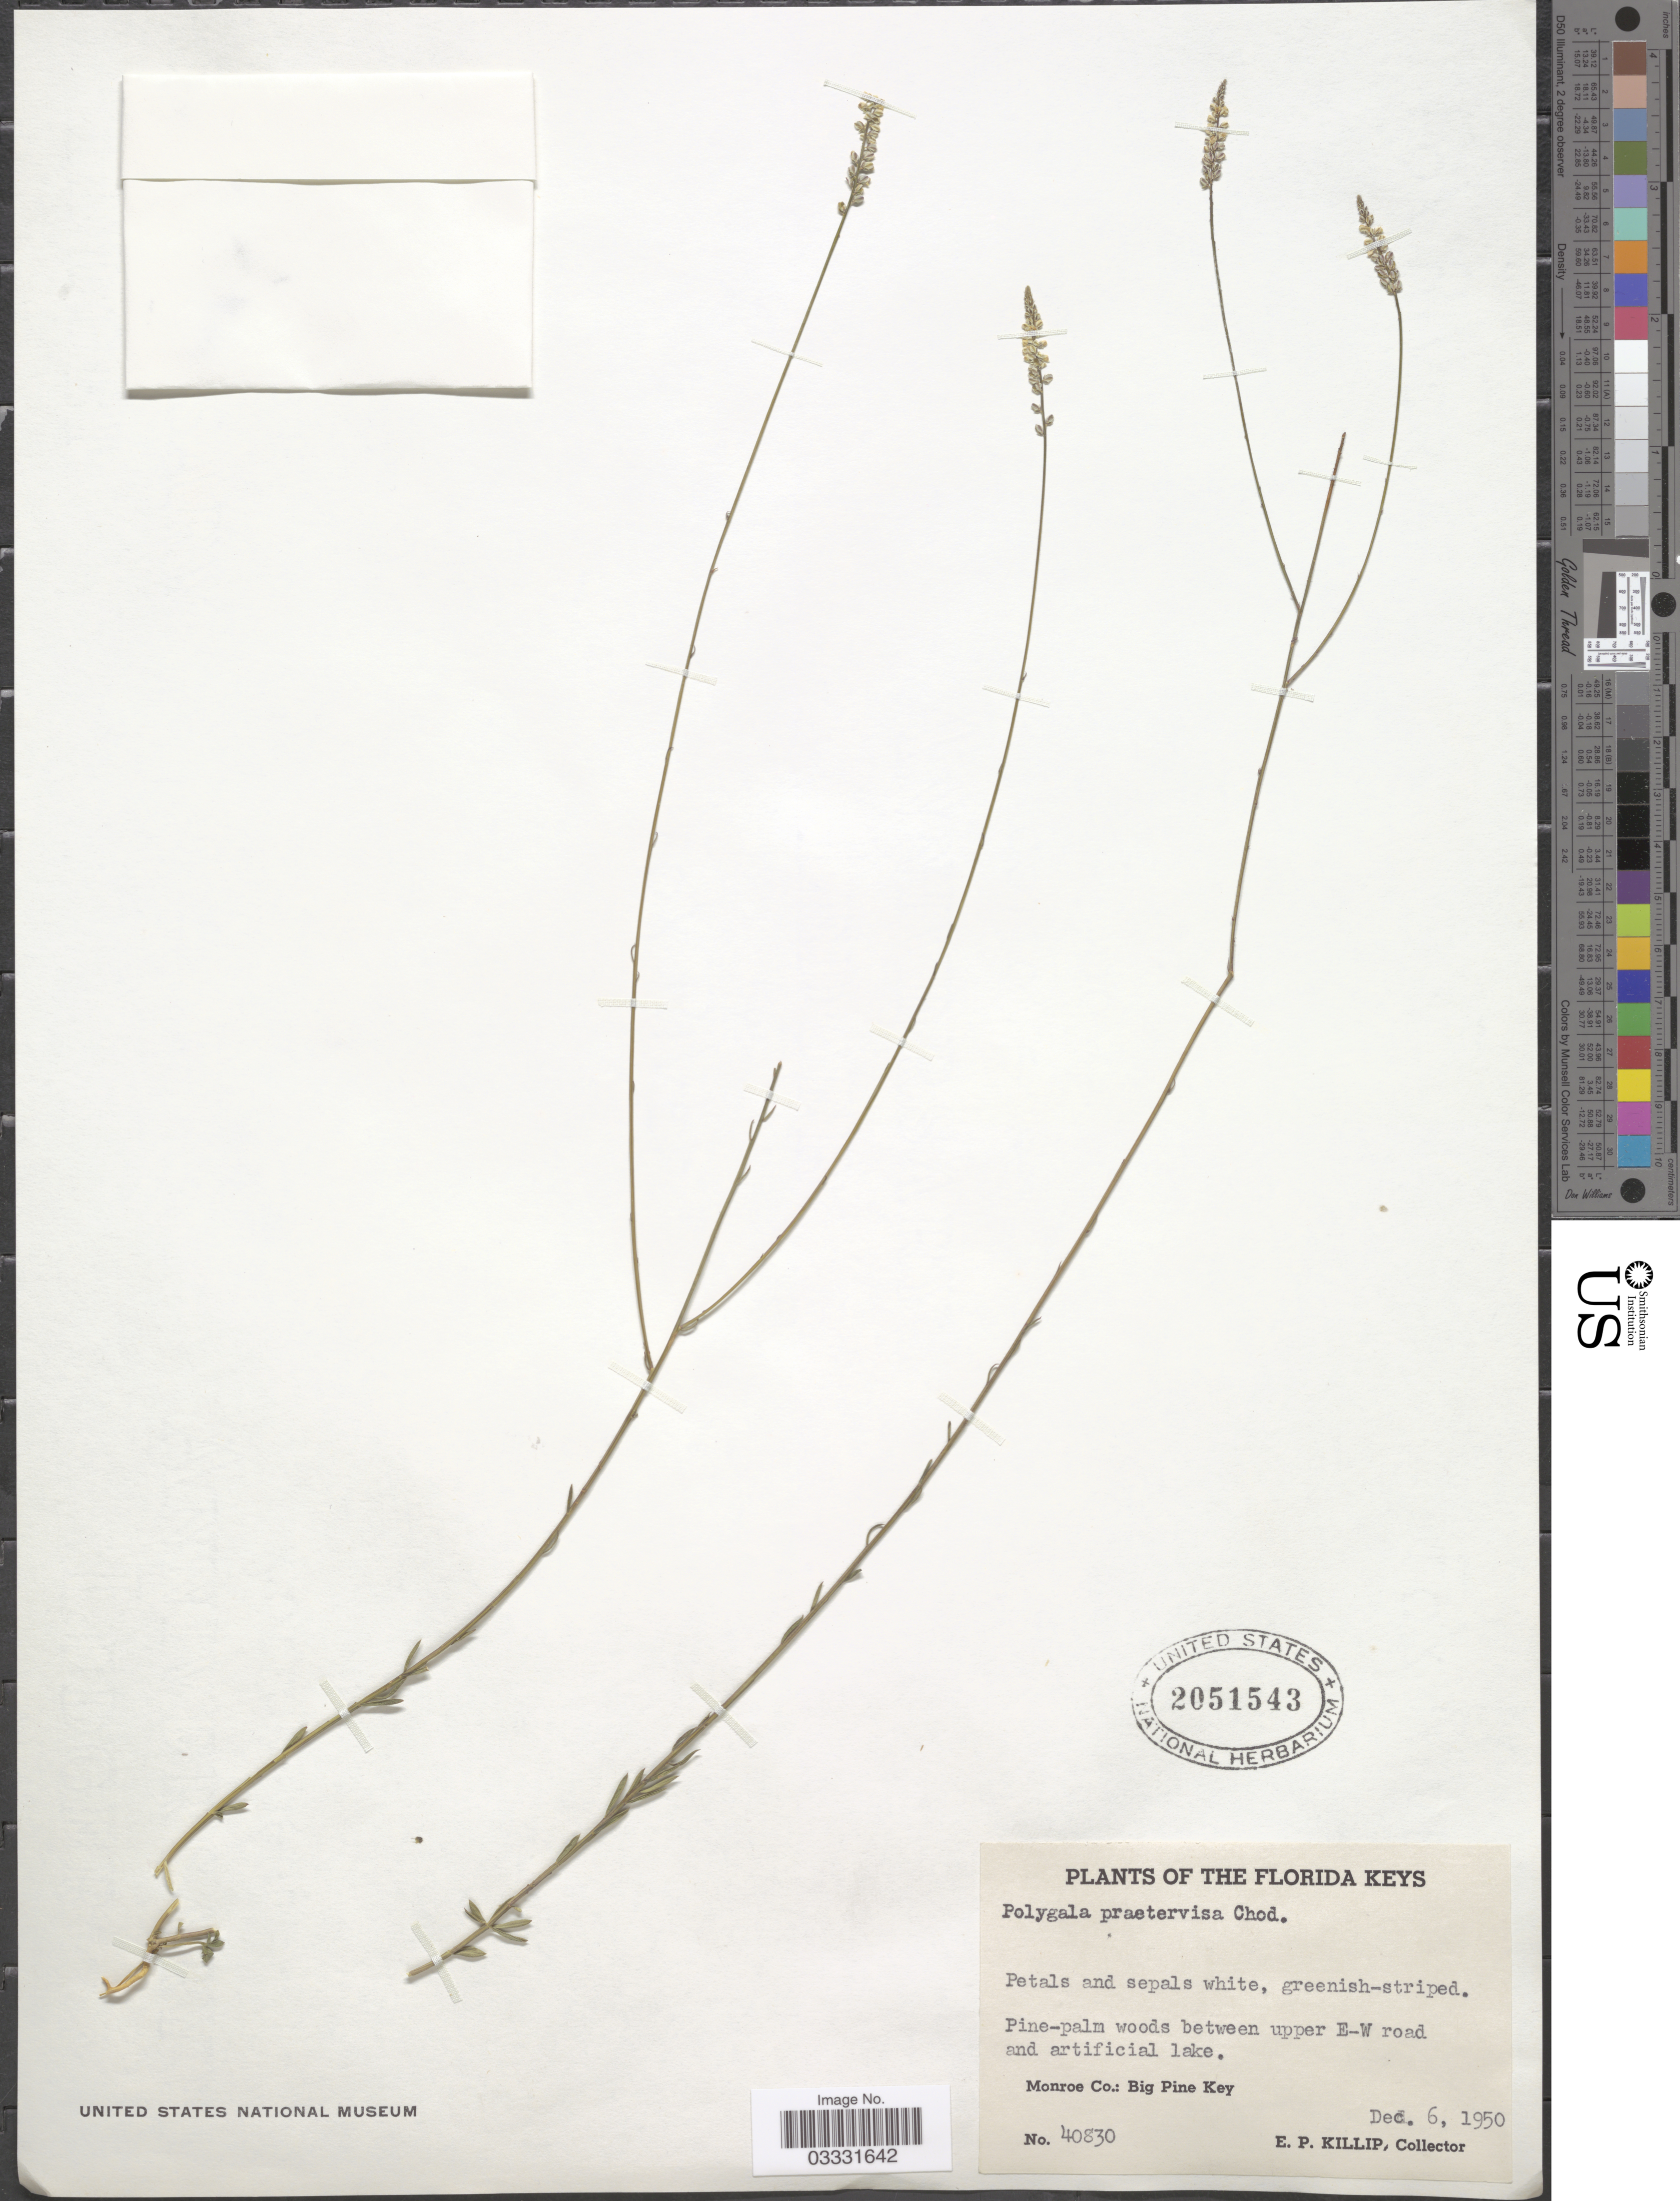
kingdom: Plantae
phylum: Tracheophyta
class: Magnoliopsida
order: Fabales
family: Polygalaceae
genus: Polygala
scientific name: Polygala praetervisa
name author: Chodat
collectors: E. P. Killip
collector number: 40830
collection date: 1950-12-06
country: United States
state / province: Florida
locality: Florida Keys. Pine-palm woods between upper E-W road and artificial lake. Monroe Co.: Big Pine Key.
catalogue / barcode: US 2051543